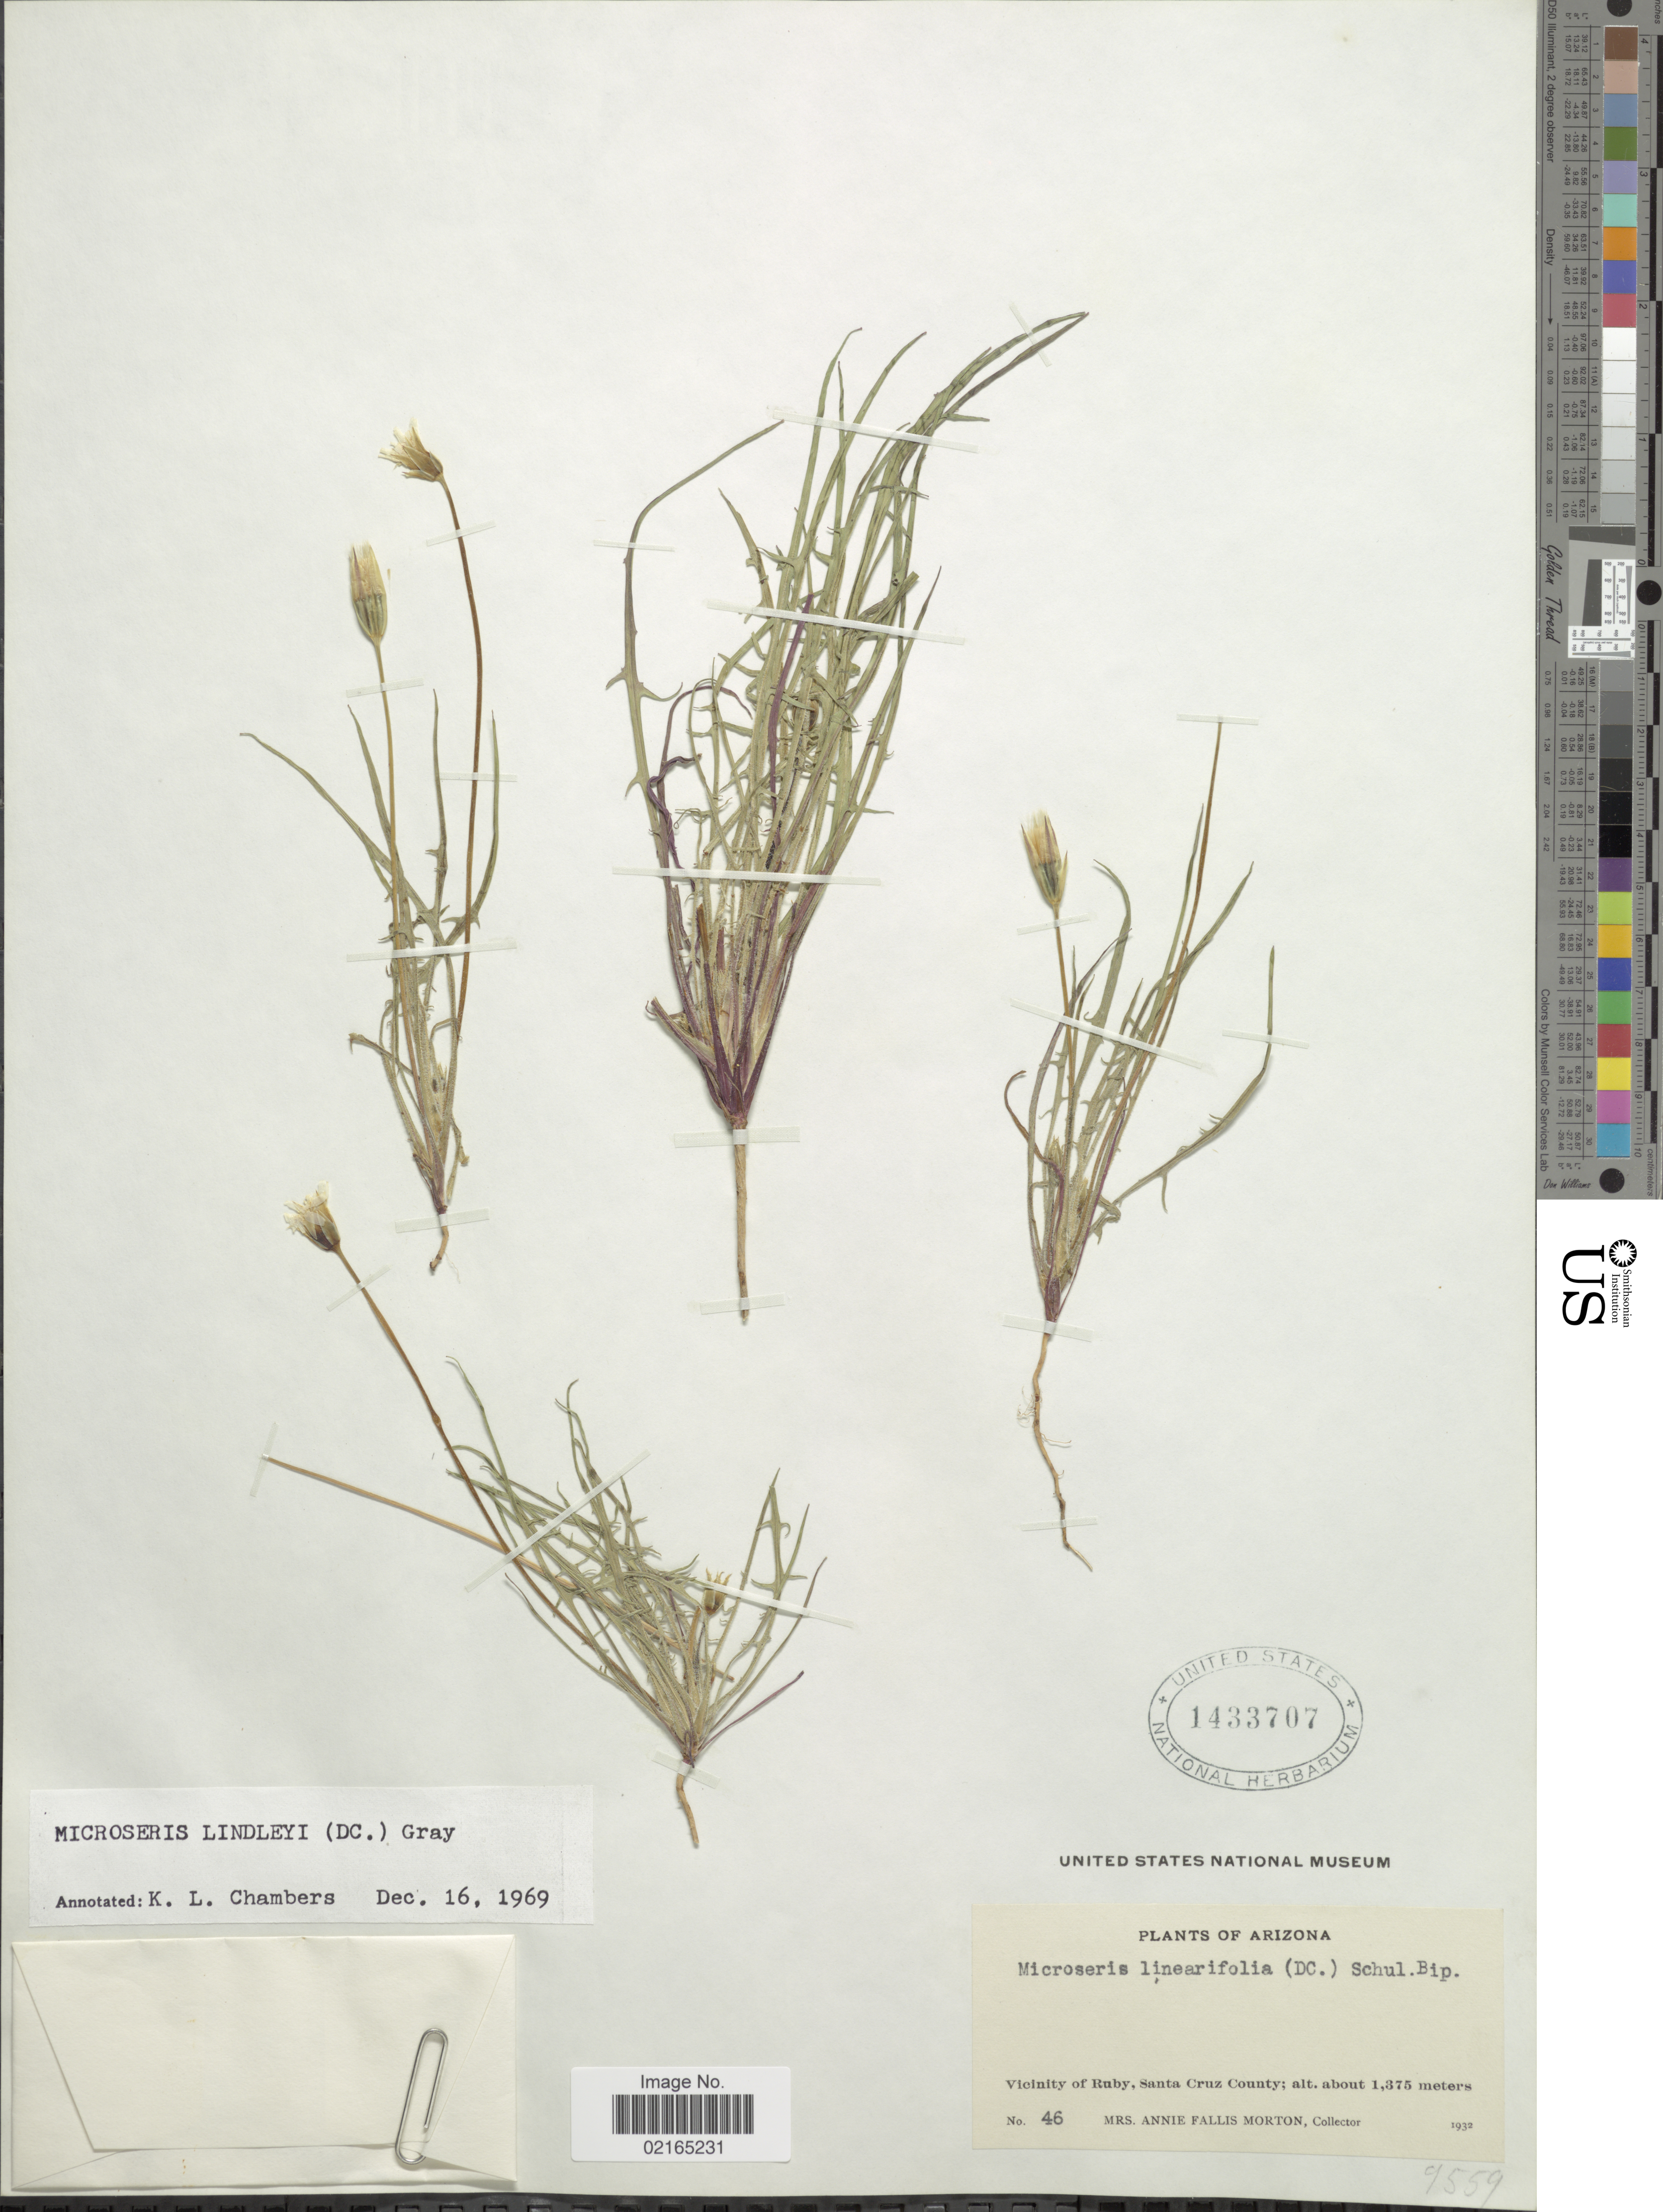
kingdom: Plantae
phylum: Tracheophyta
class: Magnoliopsida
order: Asterales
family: Asteraceae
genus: Uropappus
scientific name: Uropappus lindleyi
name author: (DC.) Nutt.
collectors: A. F. Morton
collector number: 46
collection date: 1932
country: United States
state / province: Arizona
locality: Vicinity of Ruby, Santa Cruz County.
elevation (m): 1375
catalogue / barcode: US 1433707